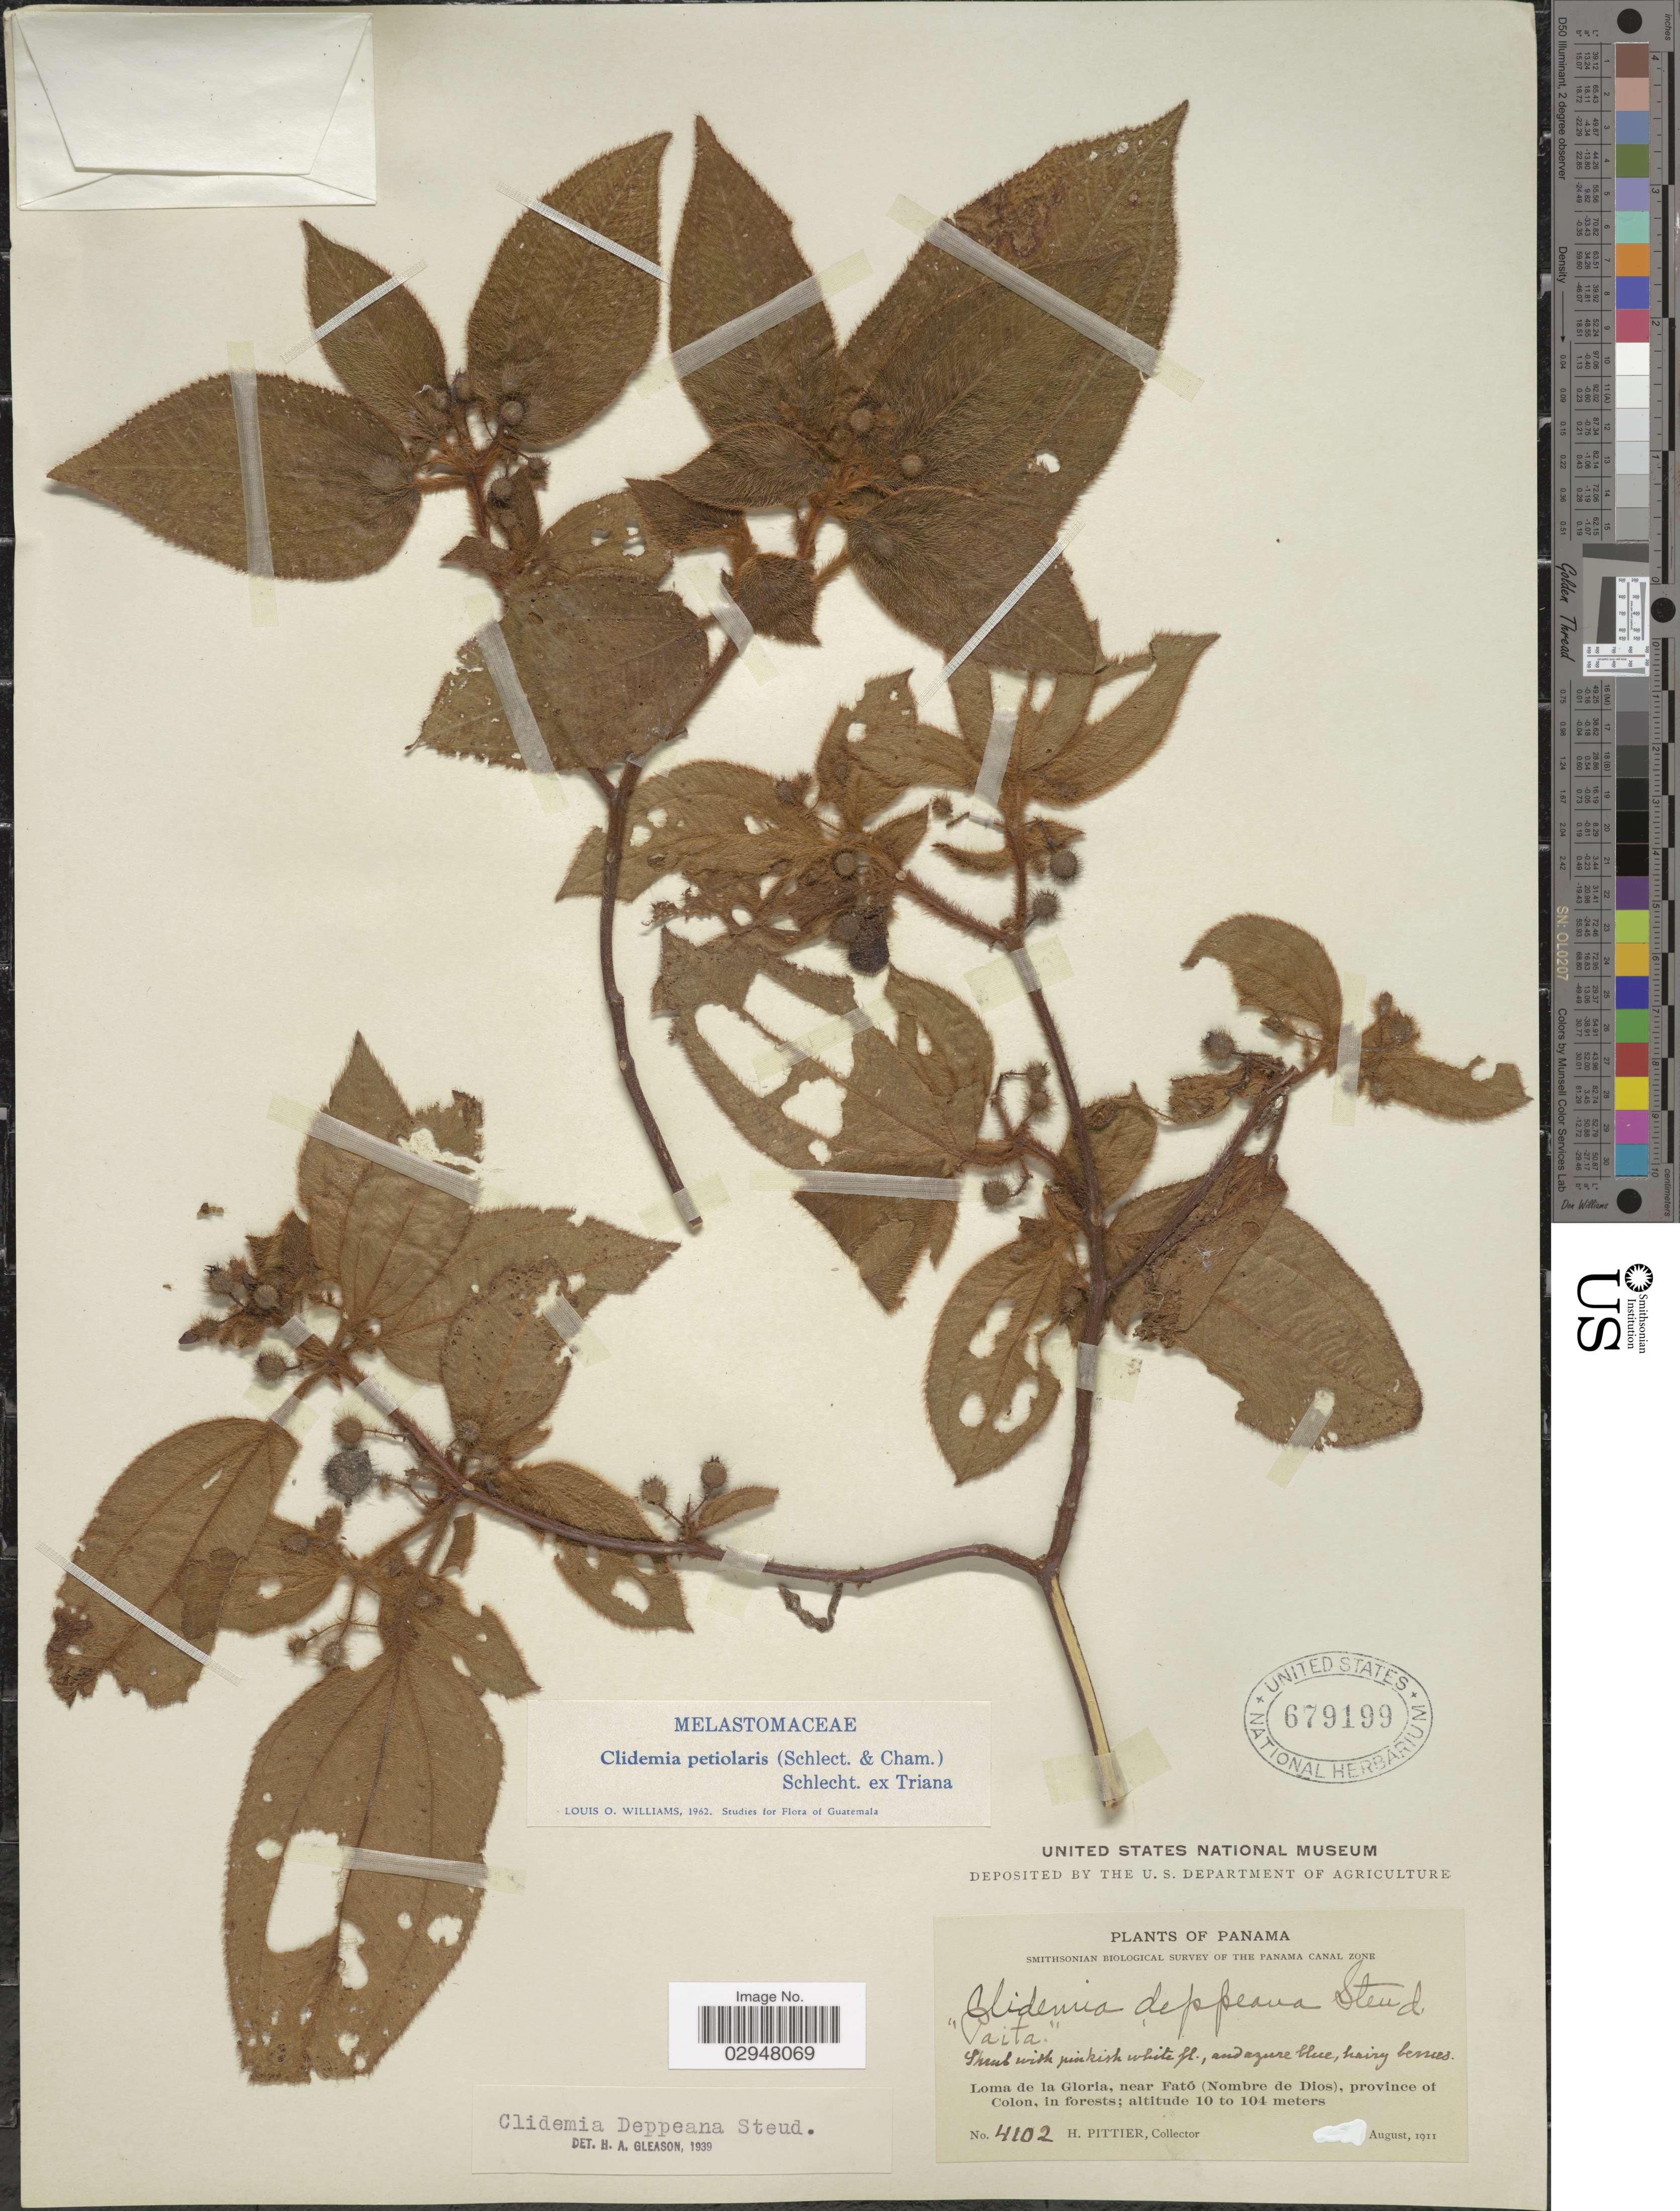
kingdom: Plantae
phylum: Tracheophyta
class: Magnoliopsida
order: Myrtales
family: Melastomataceae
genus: Clidemia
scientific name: Clidemia petiolaris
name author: (Schltdl. & Cham.) Schltdl. ex Triana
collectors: H. F. Pittier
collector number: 4102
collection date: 1911-08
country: Panama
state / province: Colón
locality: Panama Canal Zone, Loma de la Gloria, near Fató (Nombre de Dios).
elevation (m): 10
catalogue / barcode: US 679199